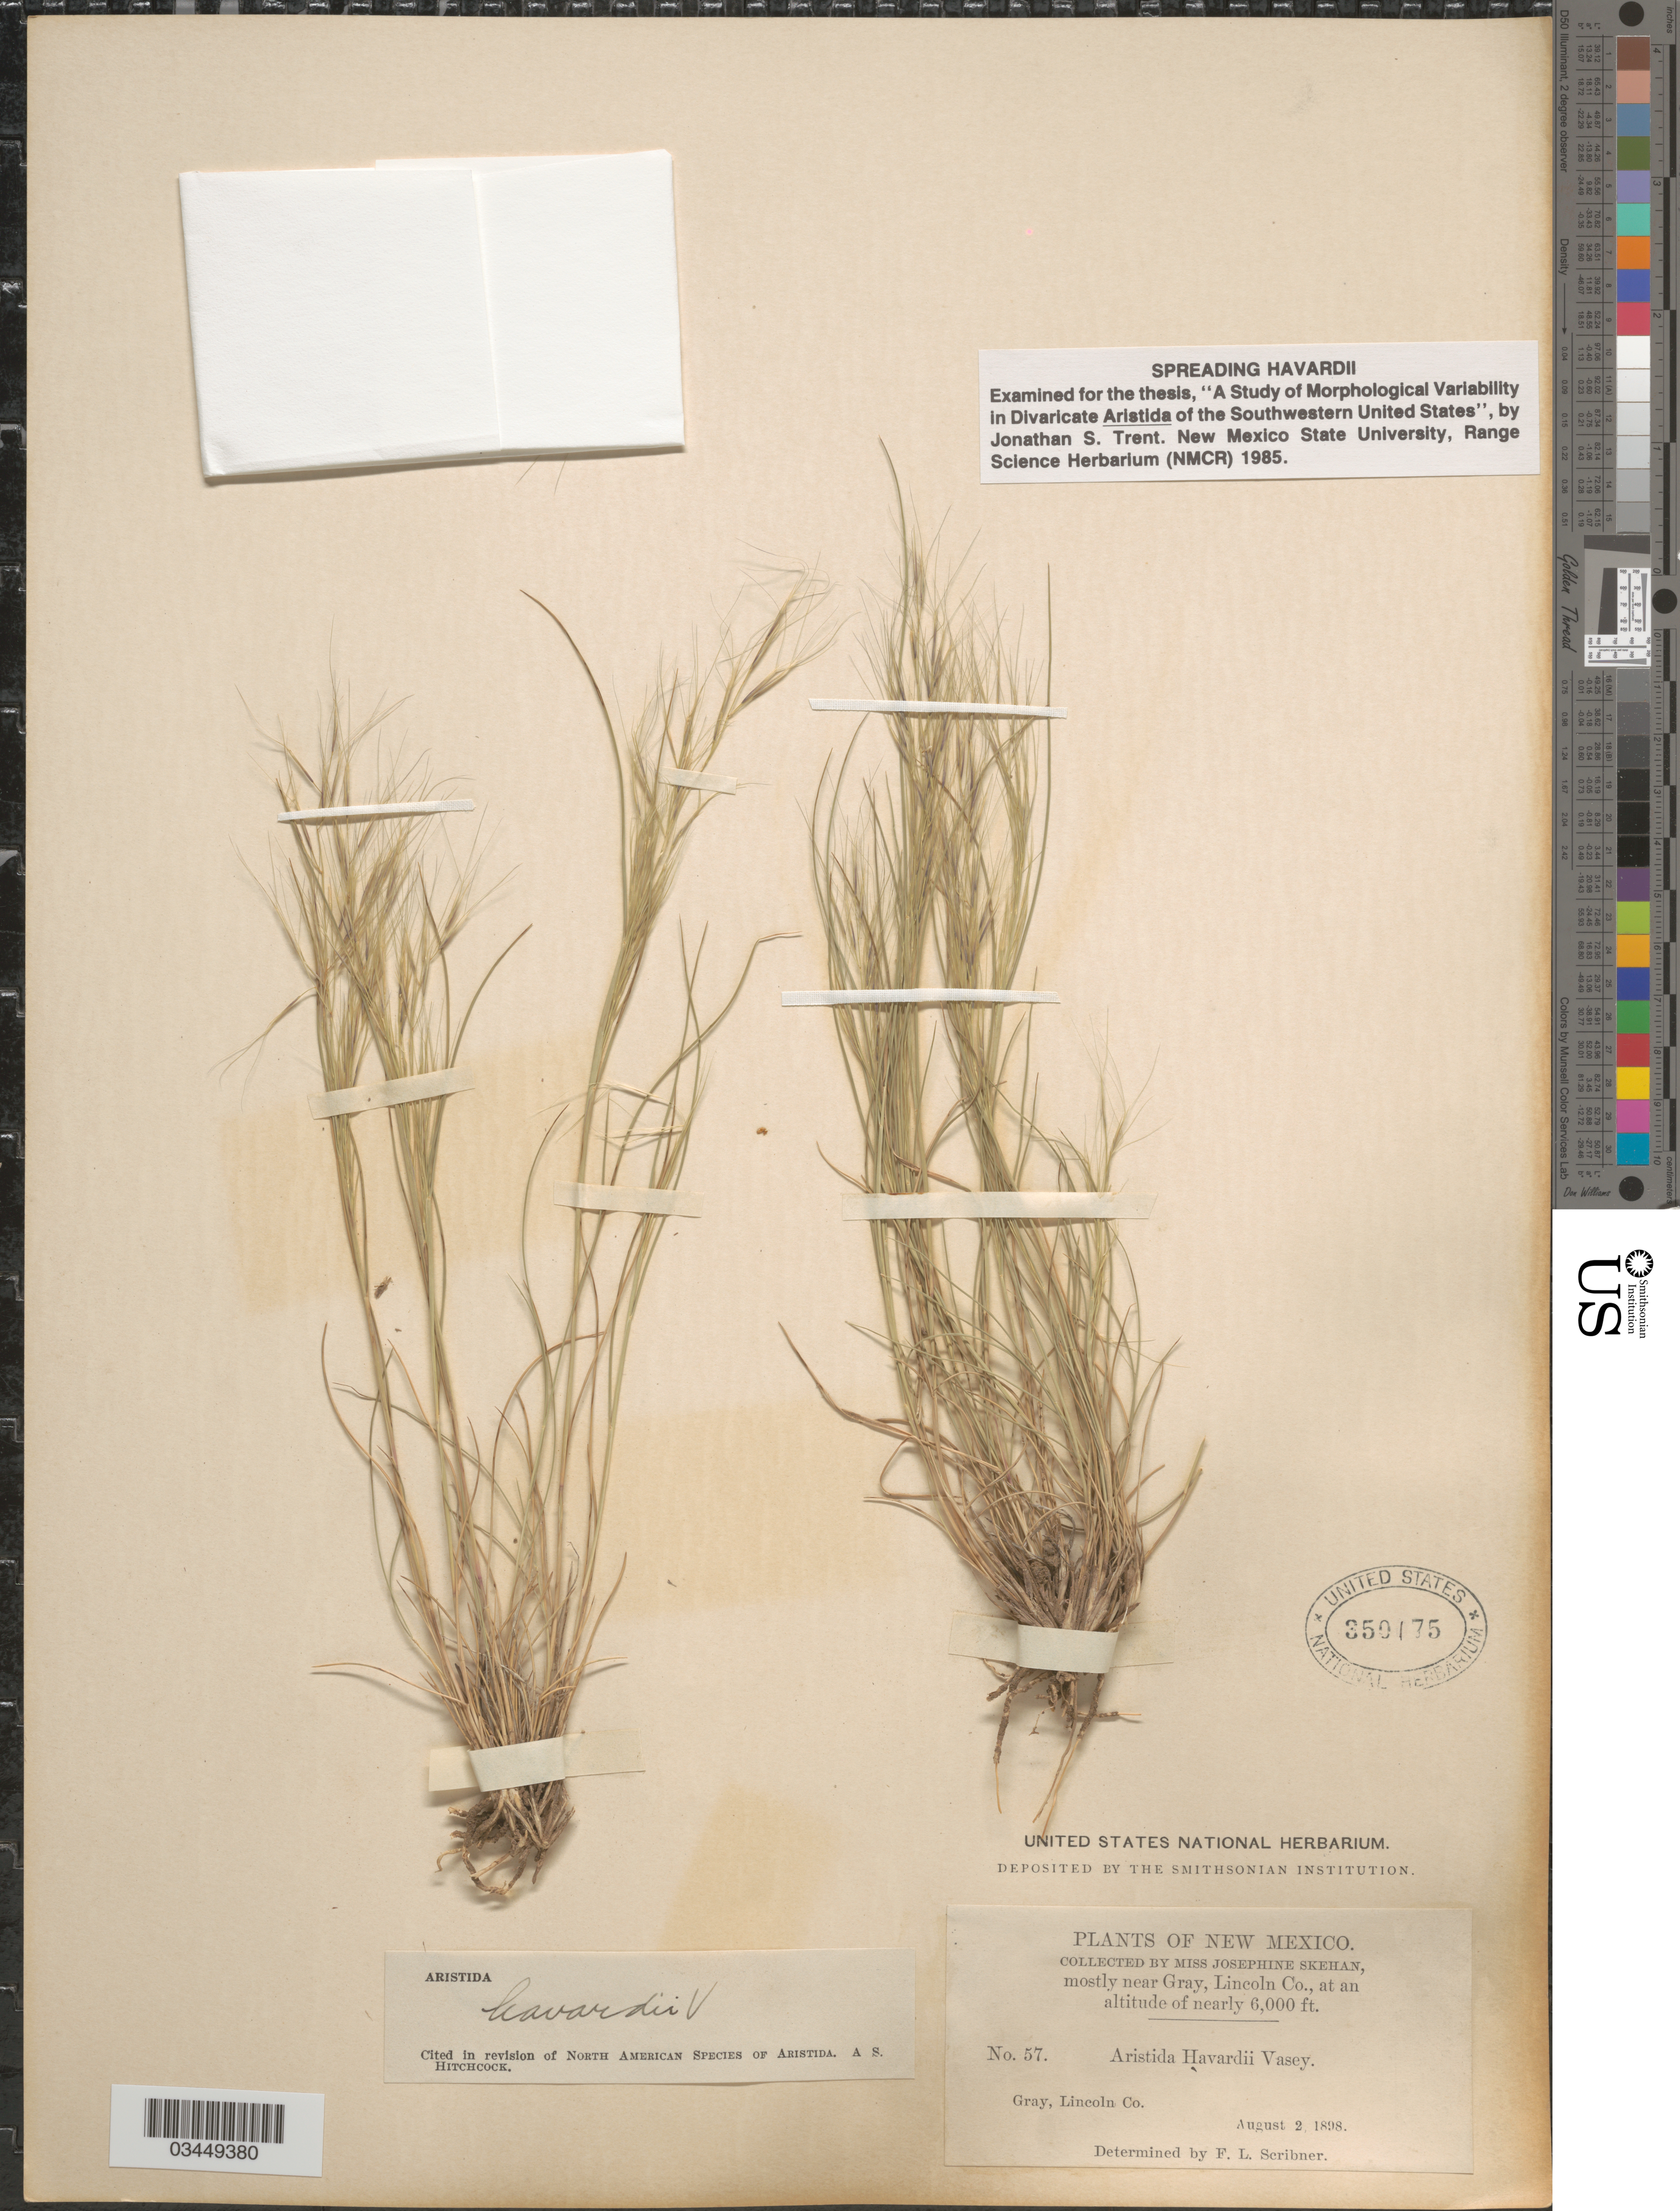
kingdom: Plantae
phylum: Tracheophyta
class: Liliopsida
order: Poales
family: Poaceae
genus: Aristida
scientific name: Aristida havardii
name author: Vasey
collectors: J. Skehan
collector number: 57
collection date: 1898-08-02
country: United States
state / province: New Mexico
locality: Mostly near Gray, Lincoln Co.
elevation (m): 1829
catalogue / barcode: US 350175